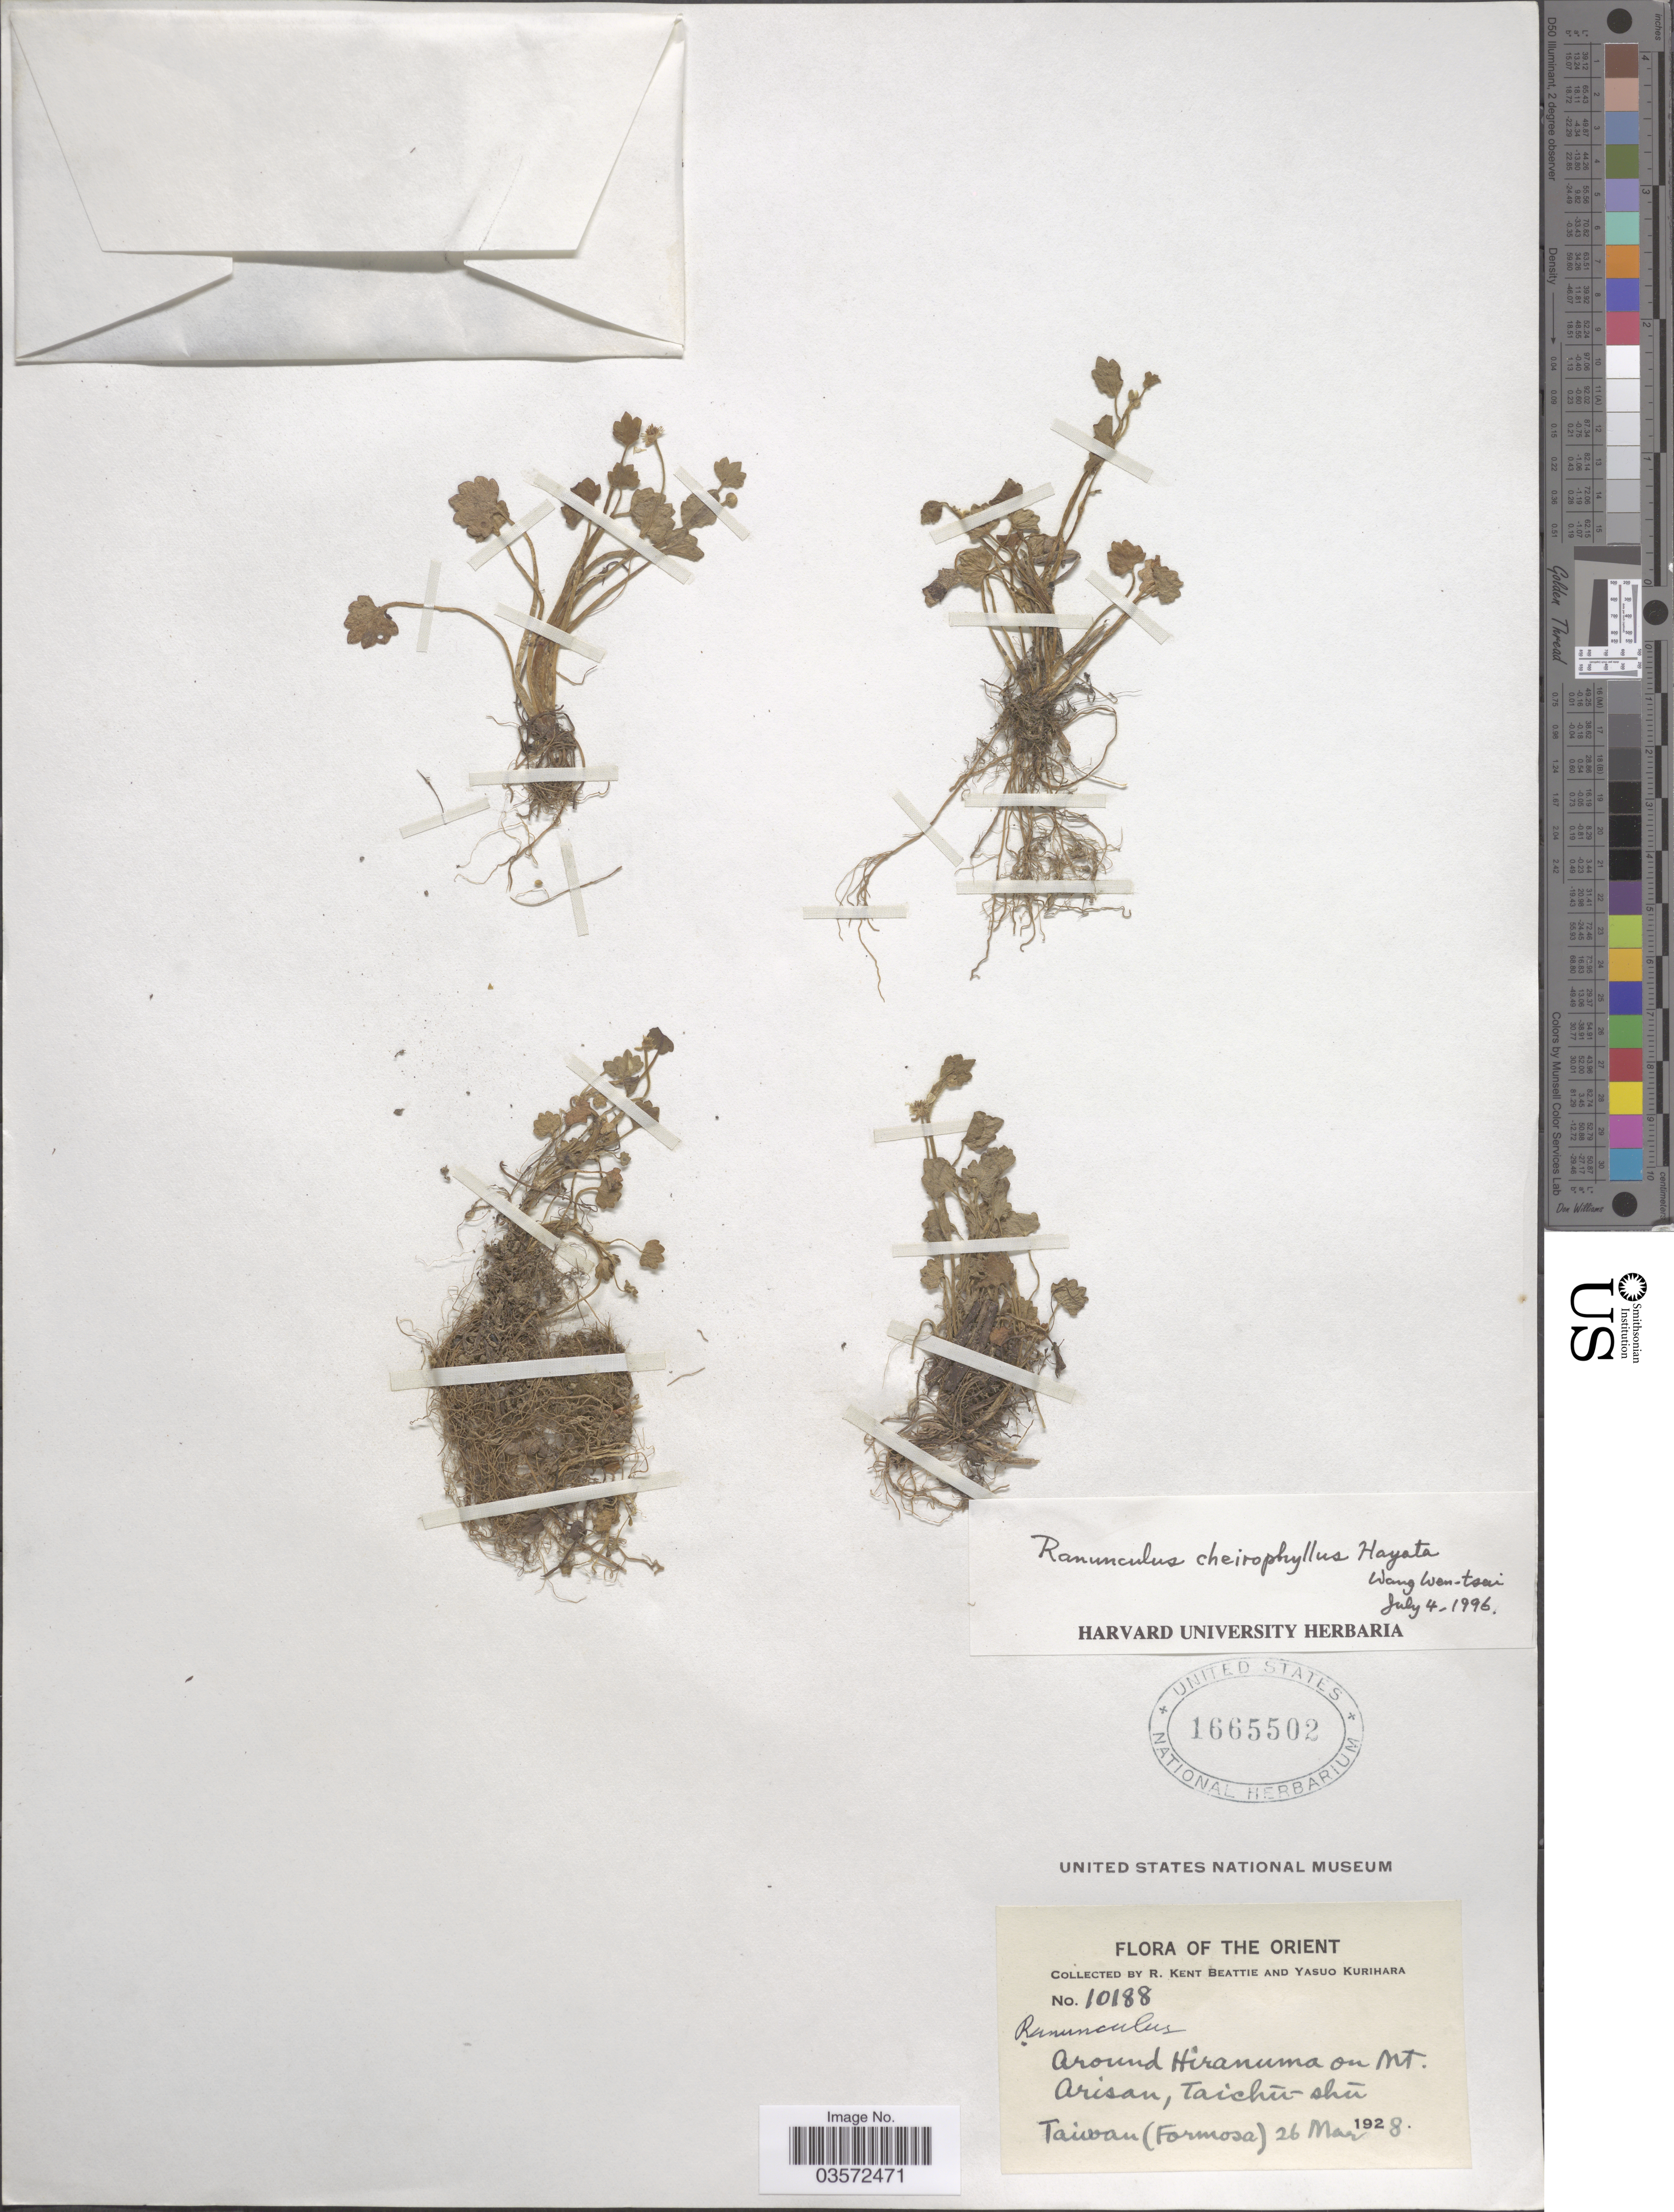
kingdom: Plantae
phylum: Tracheophyta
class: Magnoliopsida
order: Ranunculales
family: Ranunculaceae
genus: Ranunculus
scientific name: Ranunculus chaerophyllos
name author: L.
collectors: R. K. Beattie & Y. Kurihara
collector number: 10188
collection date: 1928-03-26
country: Taiwan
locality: The Orient. Around Hiranuma on Mt. Arisan, Taichú-shú. (Taiwan) Formosa.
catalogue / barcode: US 1665502